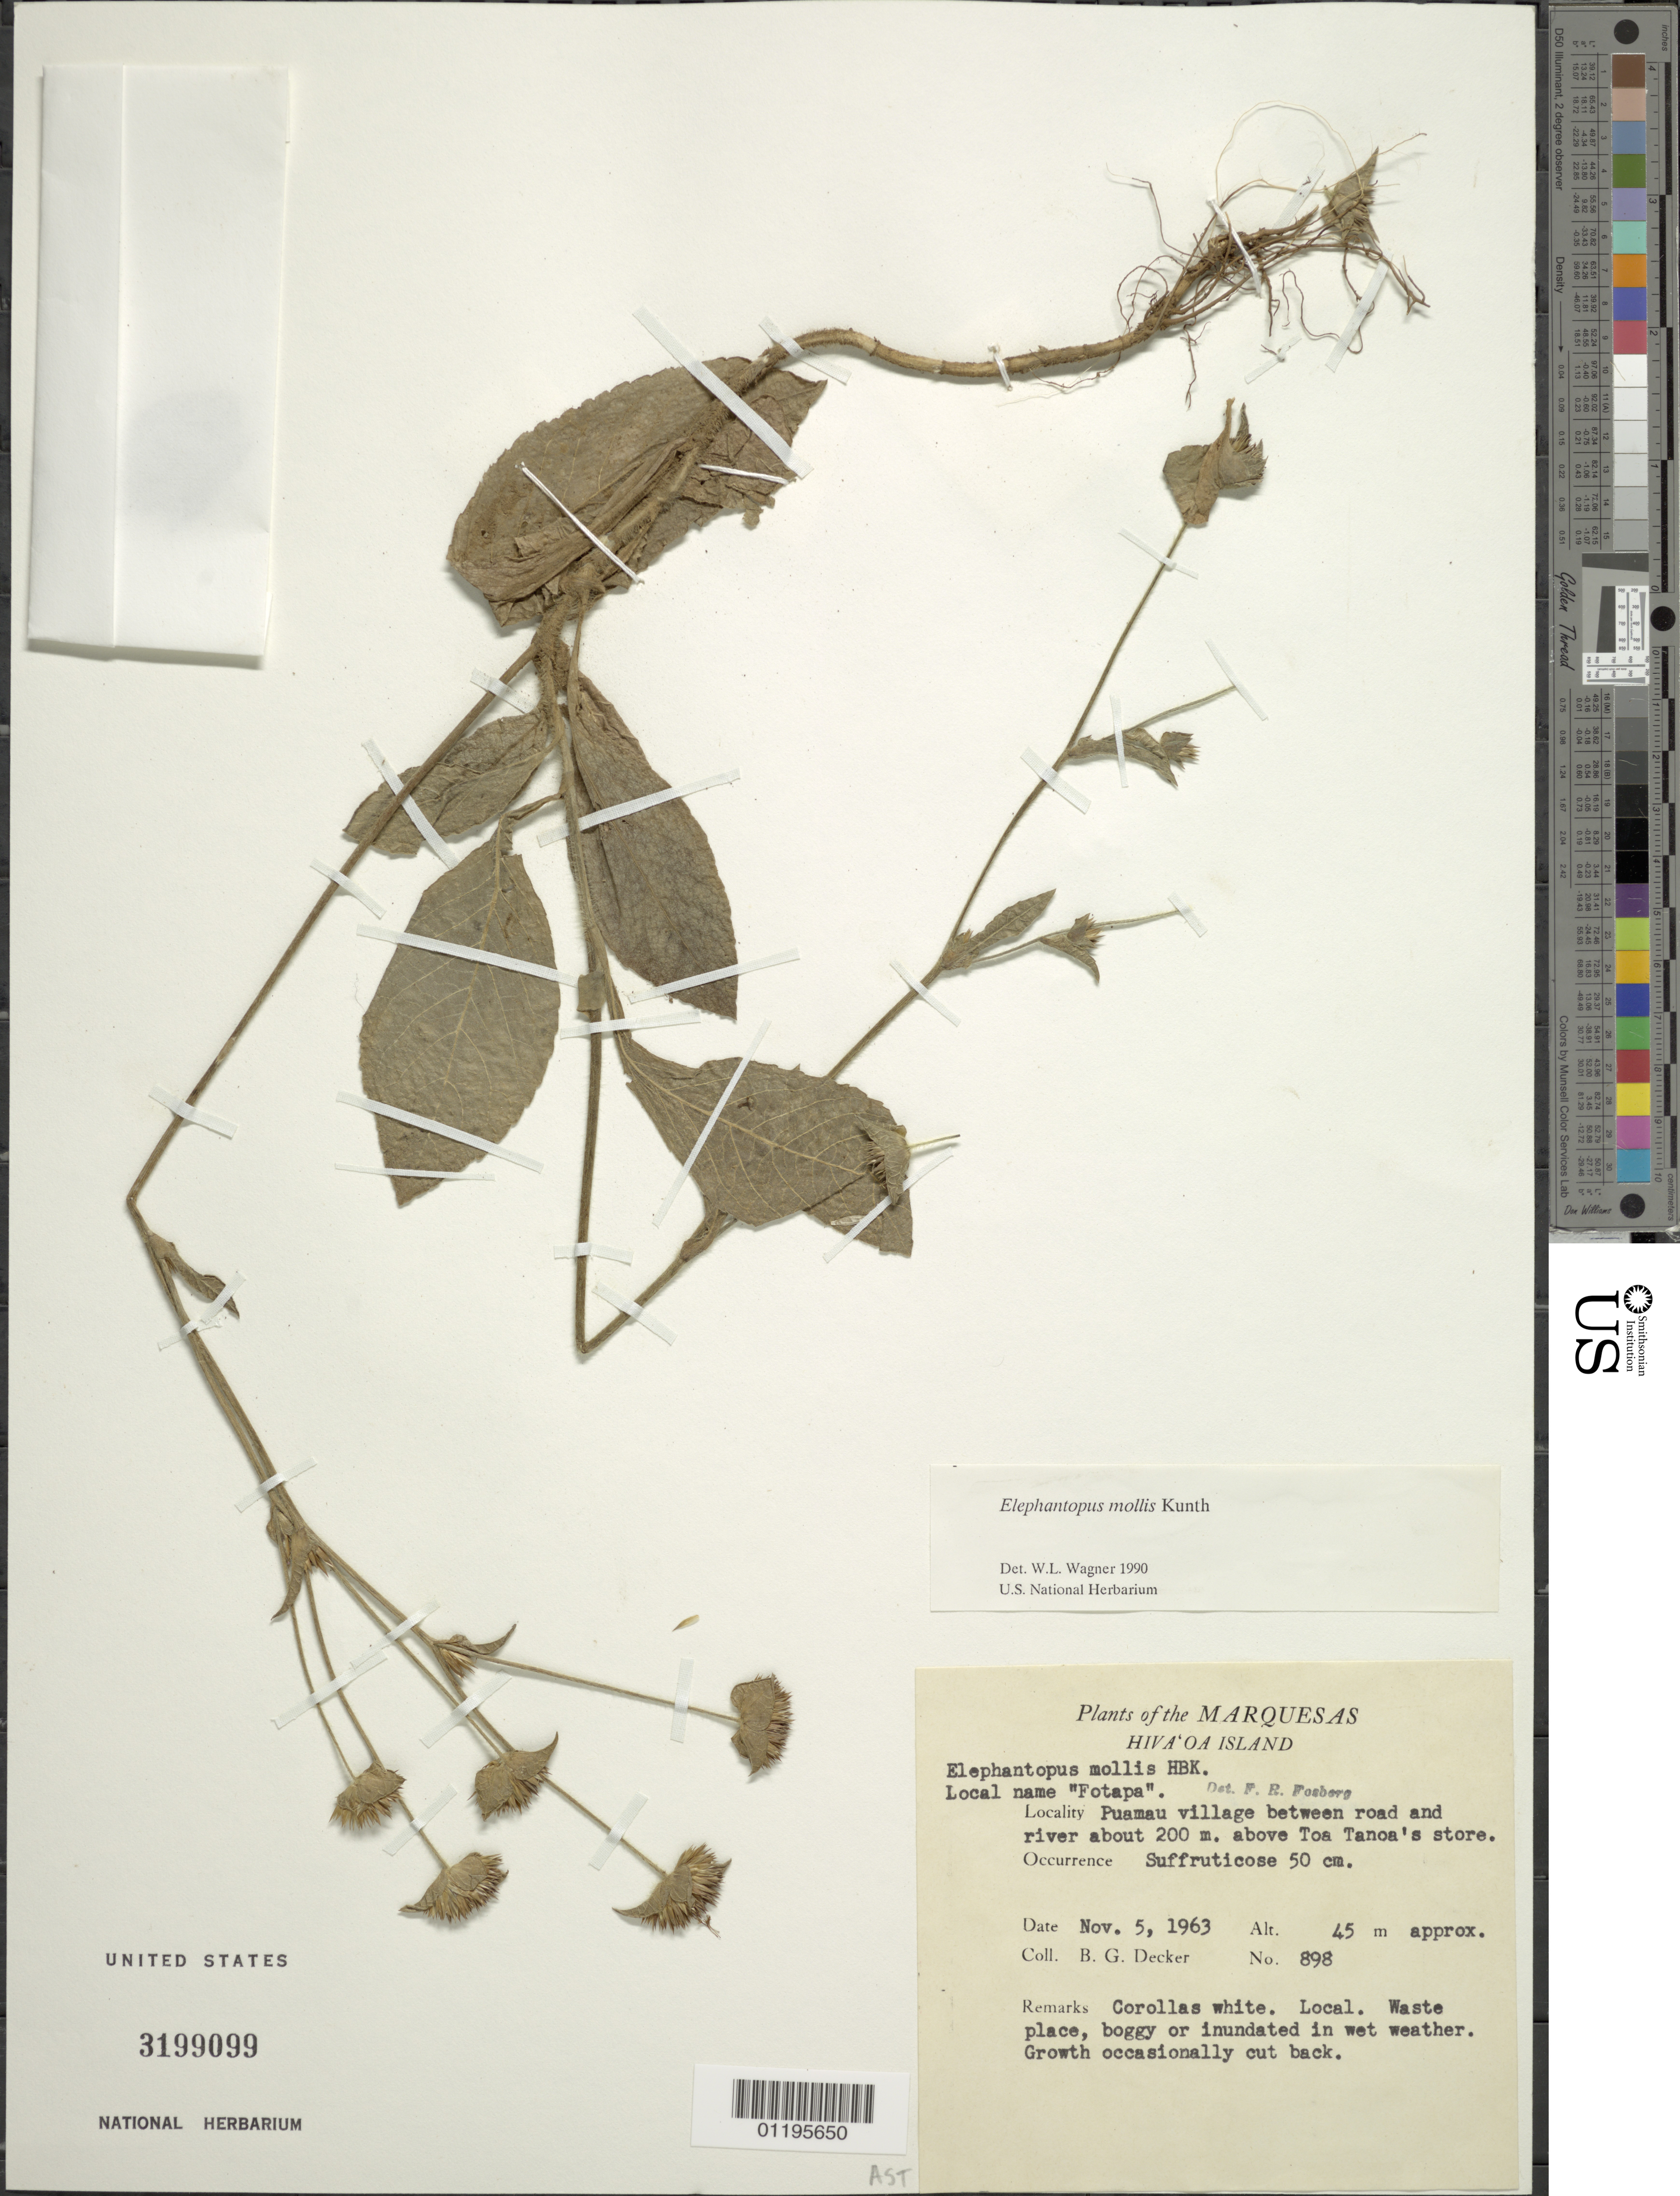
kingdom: Plantae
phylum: Tracheophyta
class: Magnoliopsida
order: Asterales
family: Asteraceae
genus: Elephantopus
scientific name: Elephantopus mollis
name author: Kunth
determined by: Wagner, W. L., (BOT), Smithsonian Institution - National Museum of Natural History (UNITED STATES)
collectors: B. G. Decker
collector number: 898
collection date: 1963-11-05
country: French Polynesia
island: Hiva Oa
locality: Puamau village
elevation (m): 45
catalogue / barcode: US 3199099